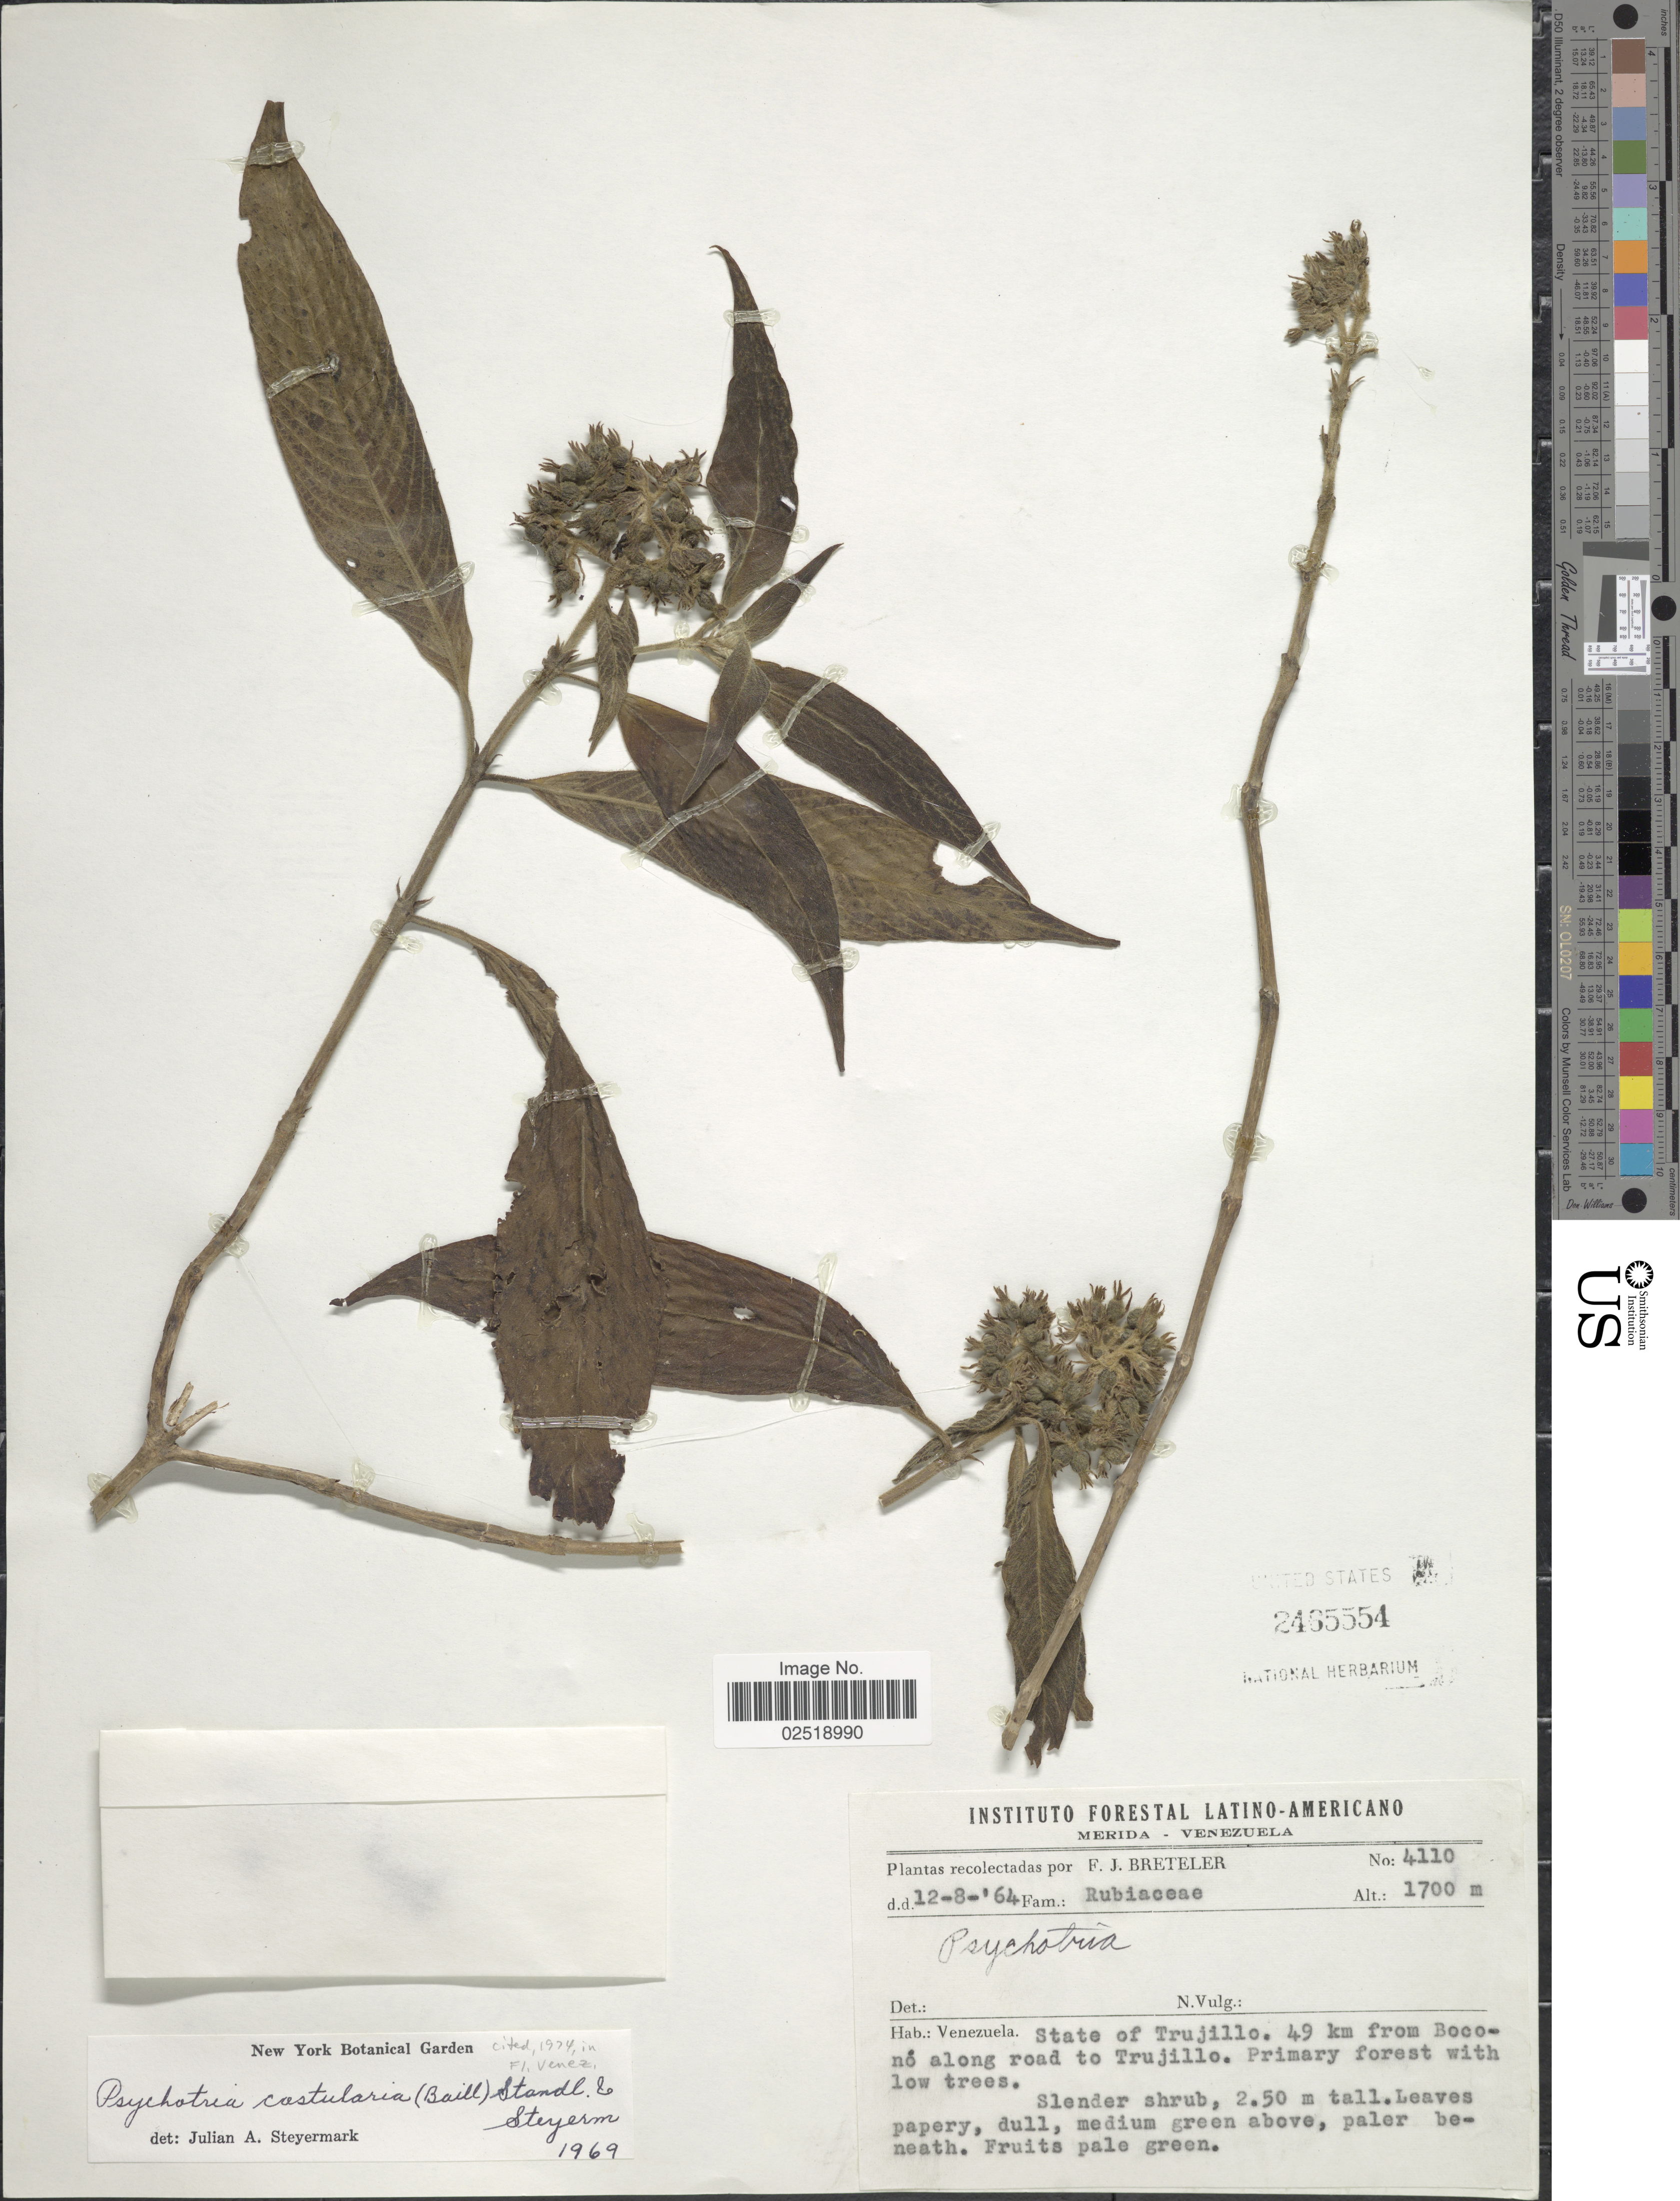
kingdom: Plantae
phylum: Tracheophyta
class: Magnoliopsida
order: Gentianales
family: Rubiaceae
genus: Psychotria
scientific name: Psychotria costularia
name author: (Baill.) Standl. & Steyerm.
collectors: F. J. Breteler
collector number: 4110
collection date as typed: Transcribed d/m/y: 12/8/64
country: Venezuela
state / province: Trujillo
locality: Venezuela. State of Trujillo. 49 km from Bocono along road to Trujillo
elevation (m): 1700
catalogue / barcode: US 2465554